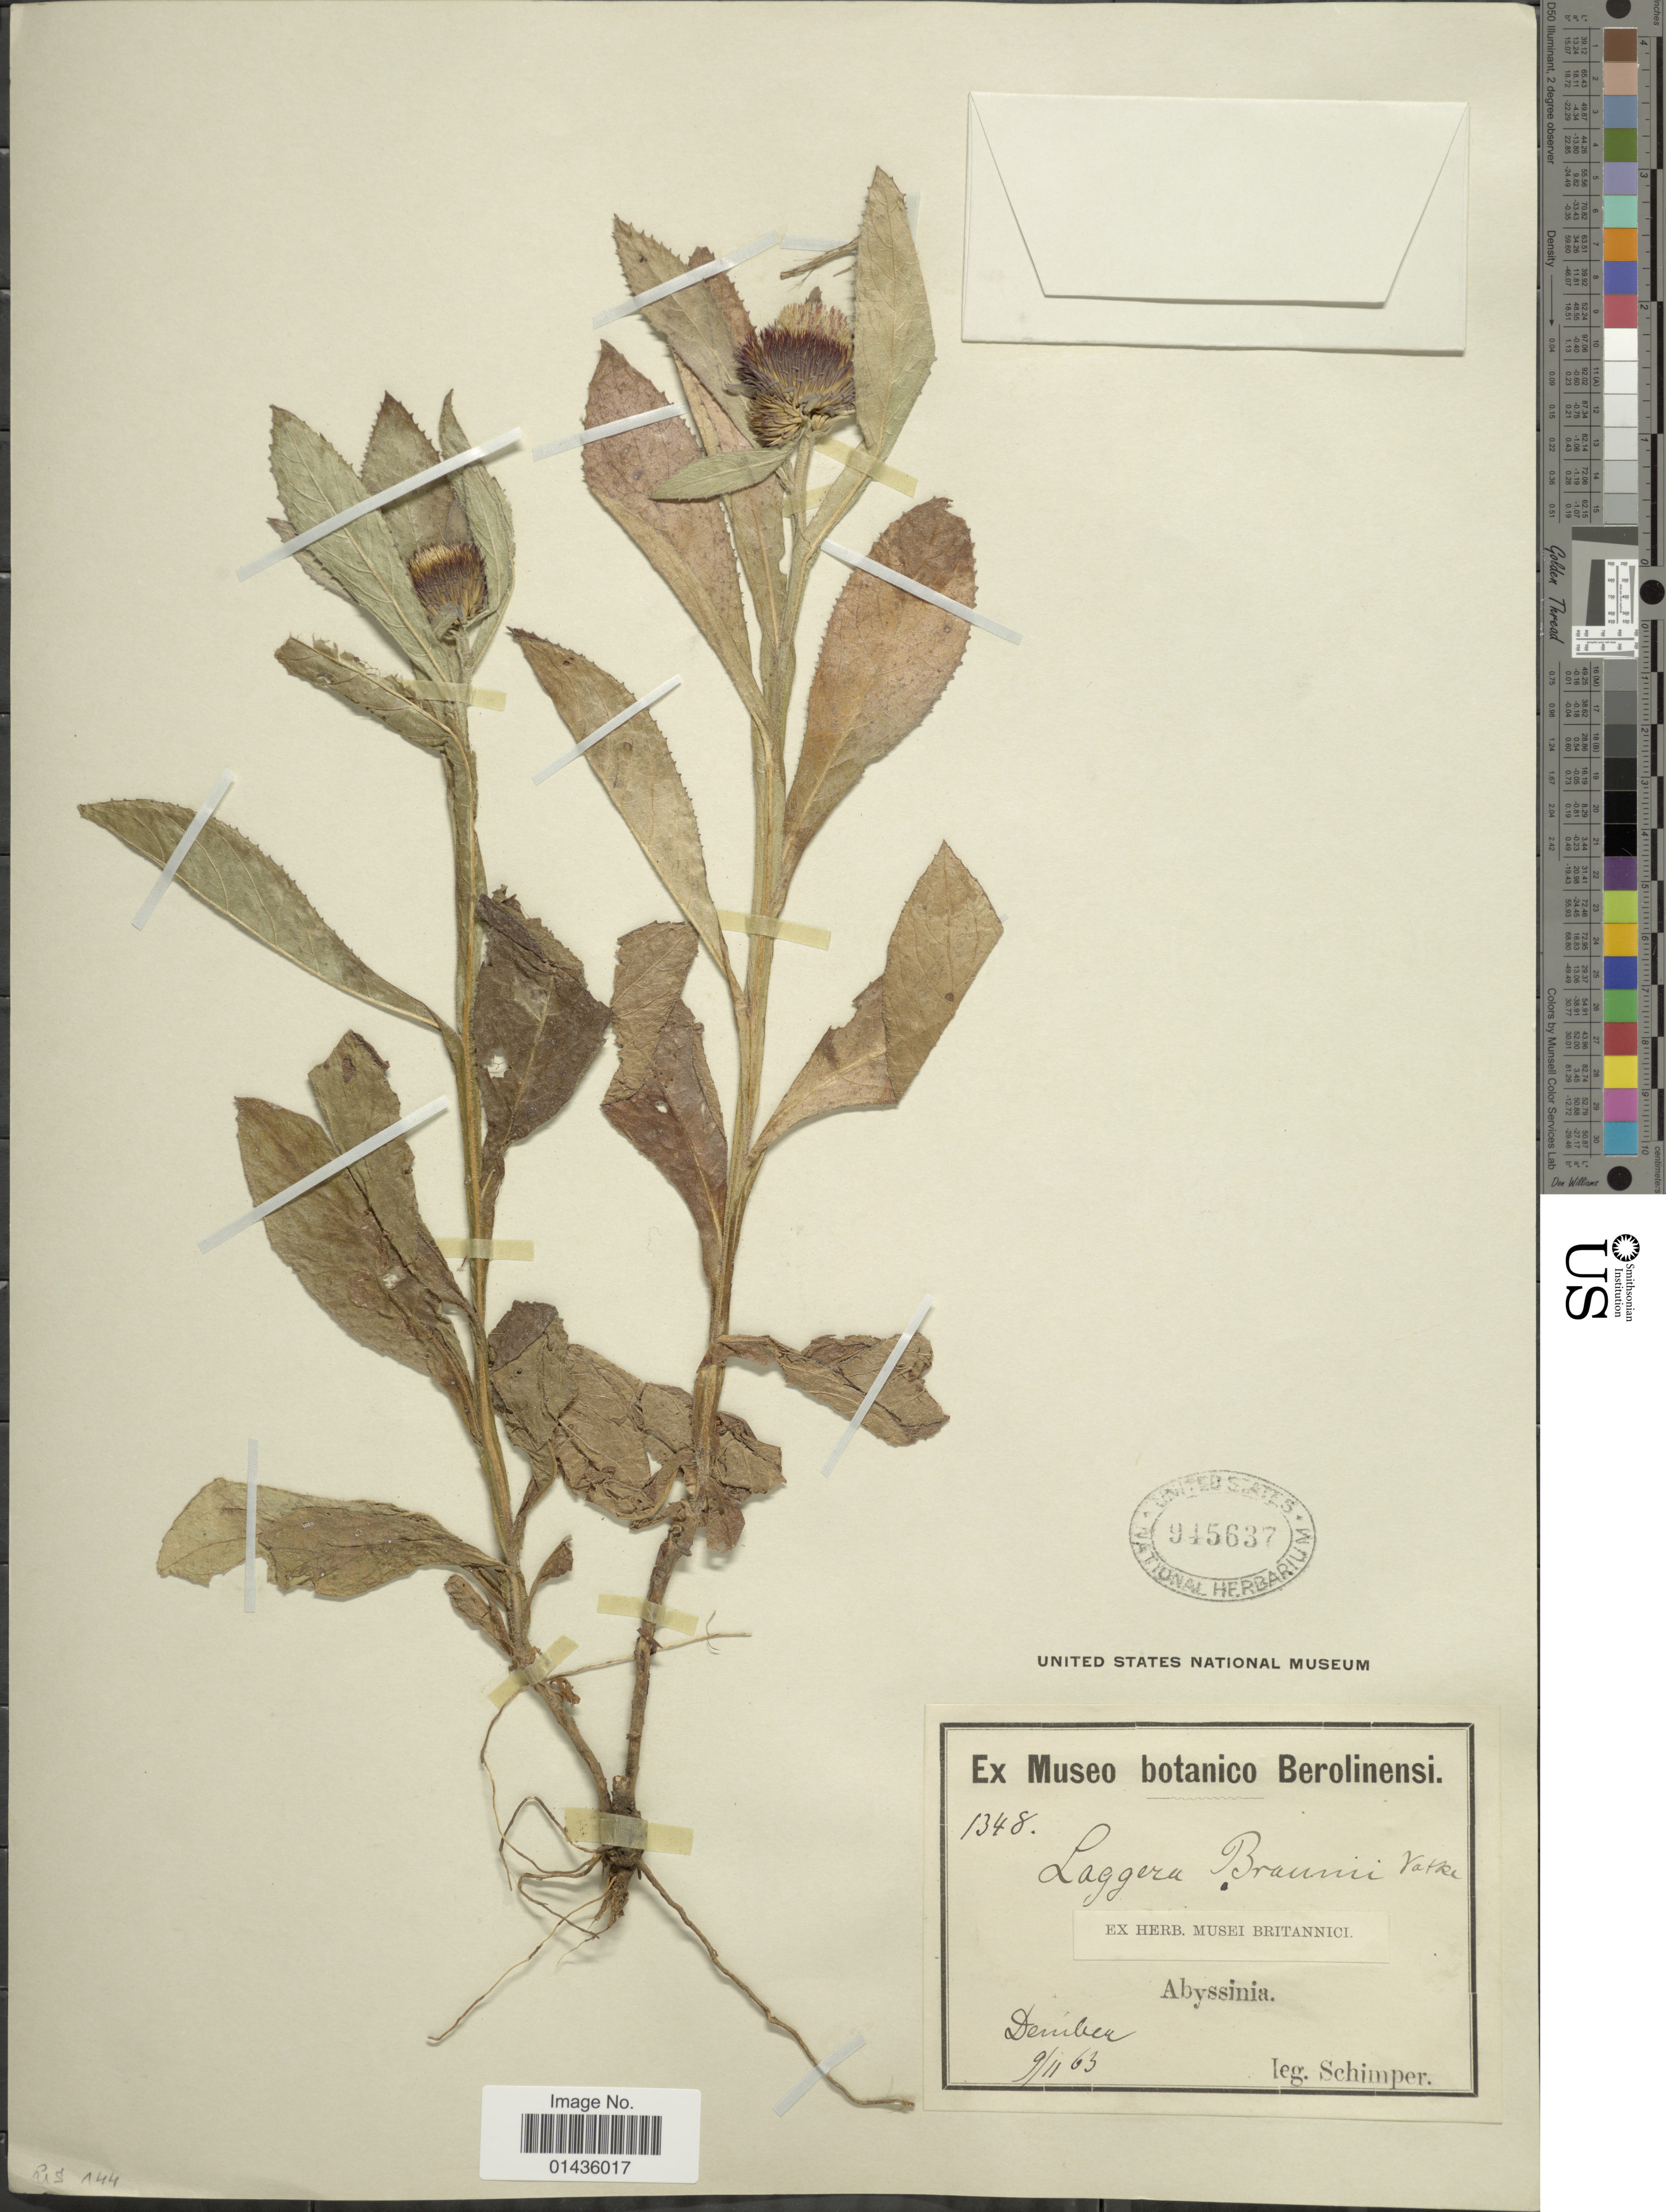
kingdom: Plantae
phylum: Tracheophyta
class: Magnoliopsida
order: Asterales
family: Asteraceae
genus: Laggera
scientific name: Laggera braunii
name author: Vatke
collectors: -. Schimper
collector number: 1348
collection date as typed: Transcribed d/m/y: 9/11/63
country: Eritrea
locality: Abyssinia, Deniber [interpreted]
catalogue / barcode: US 945637